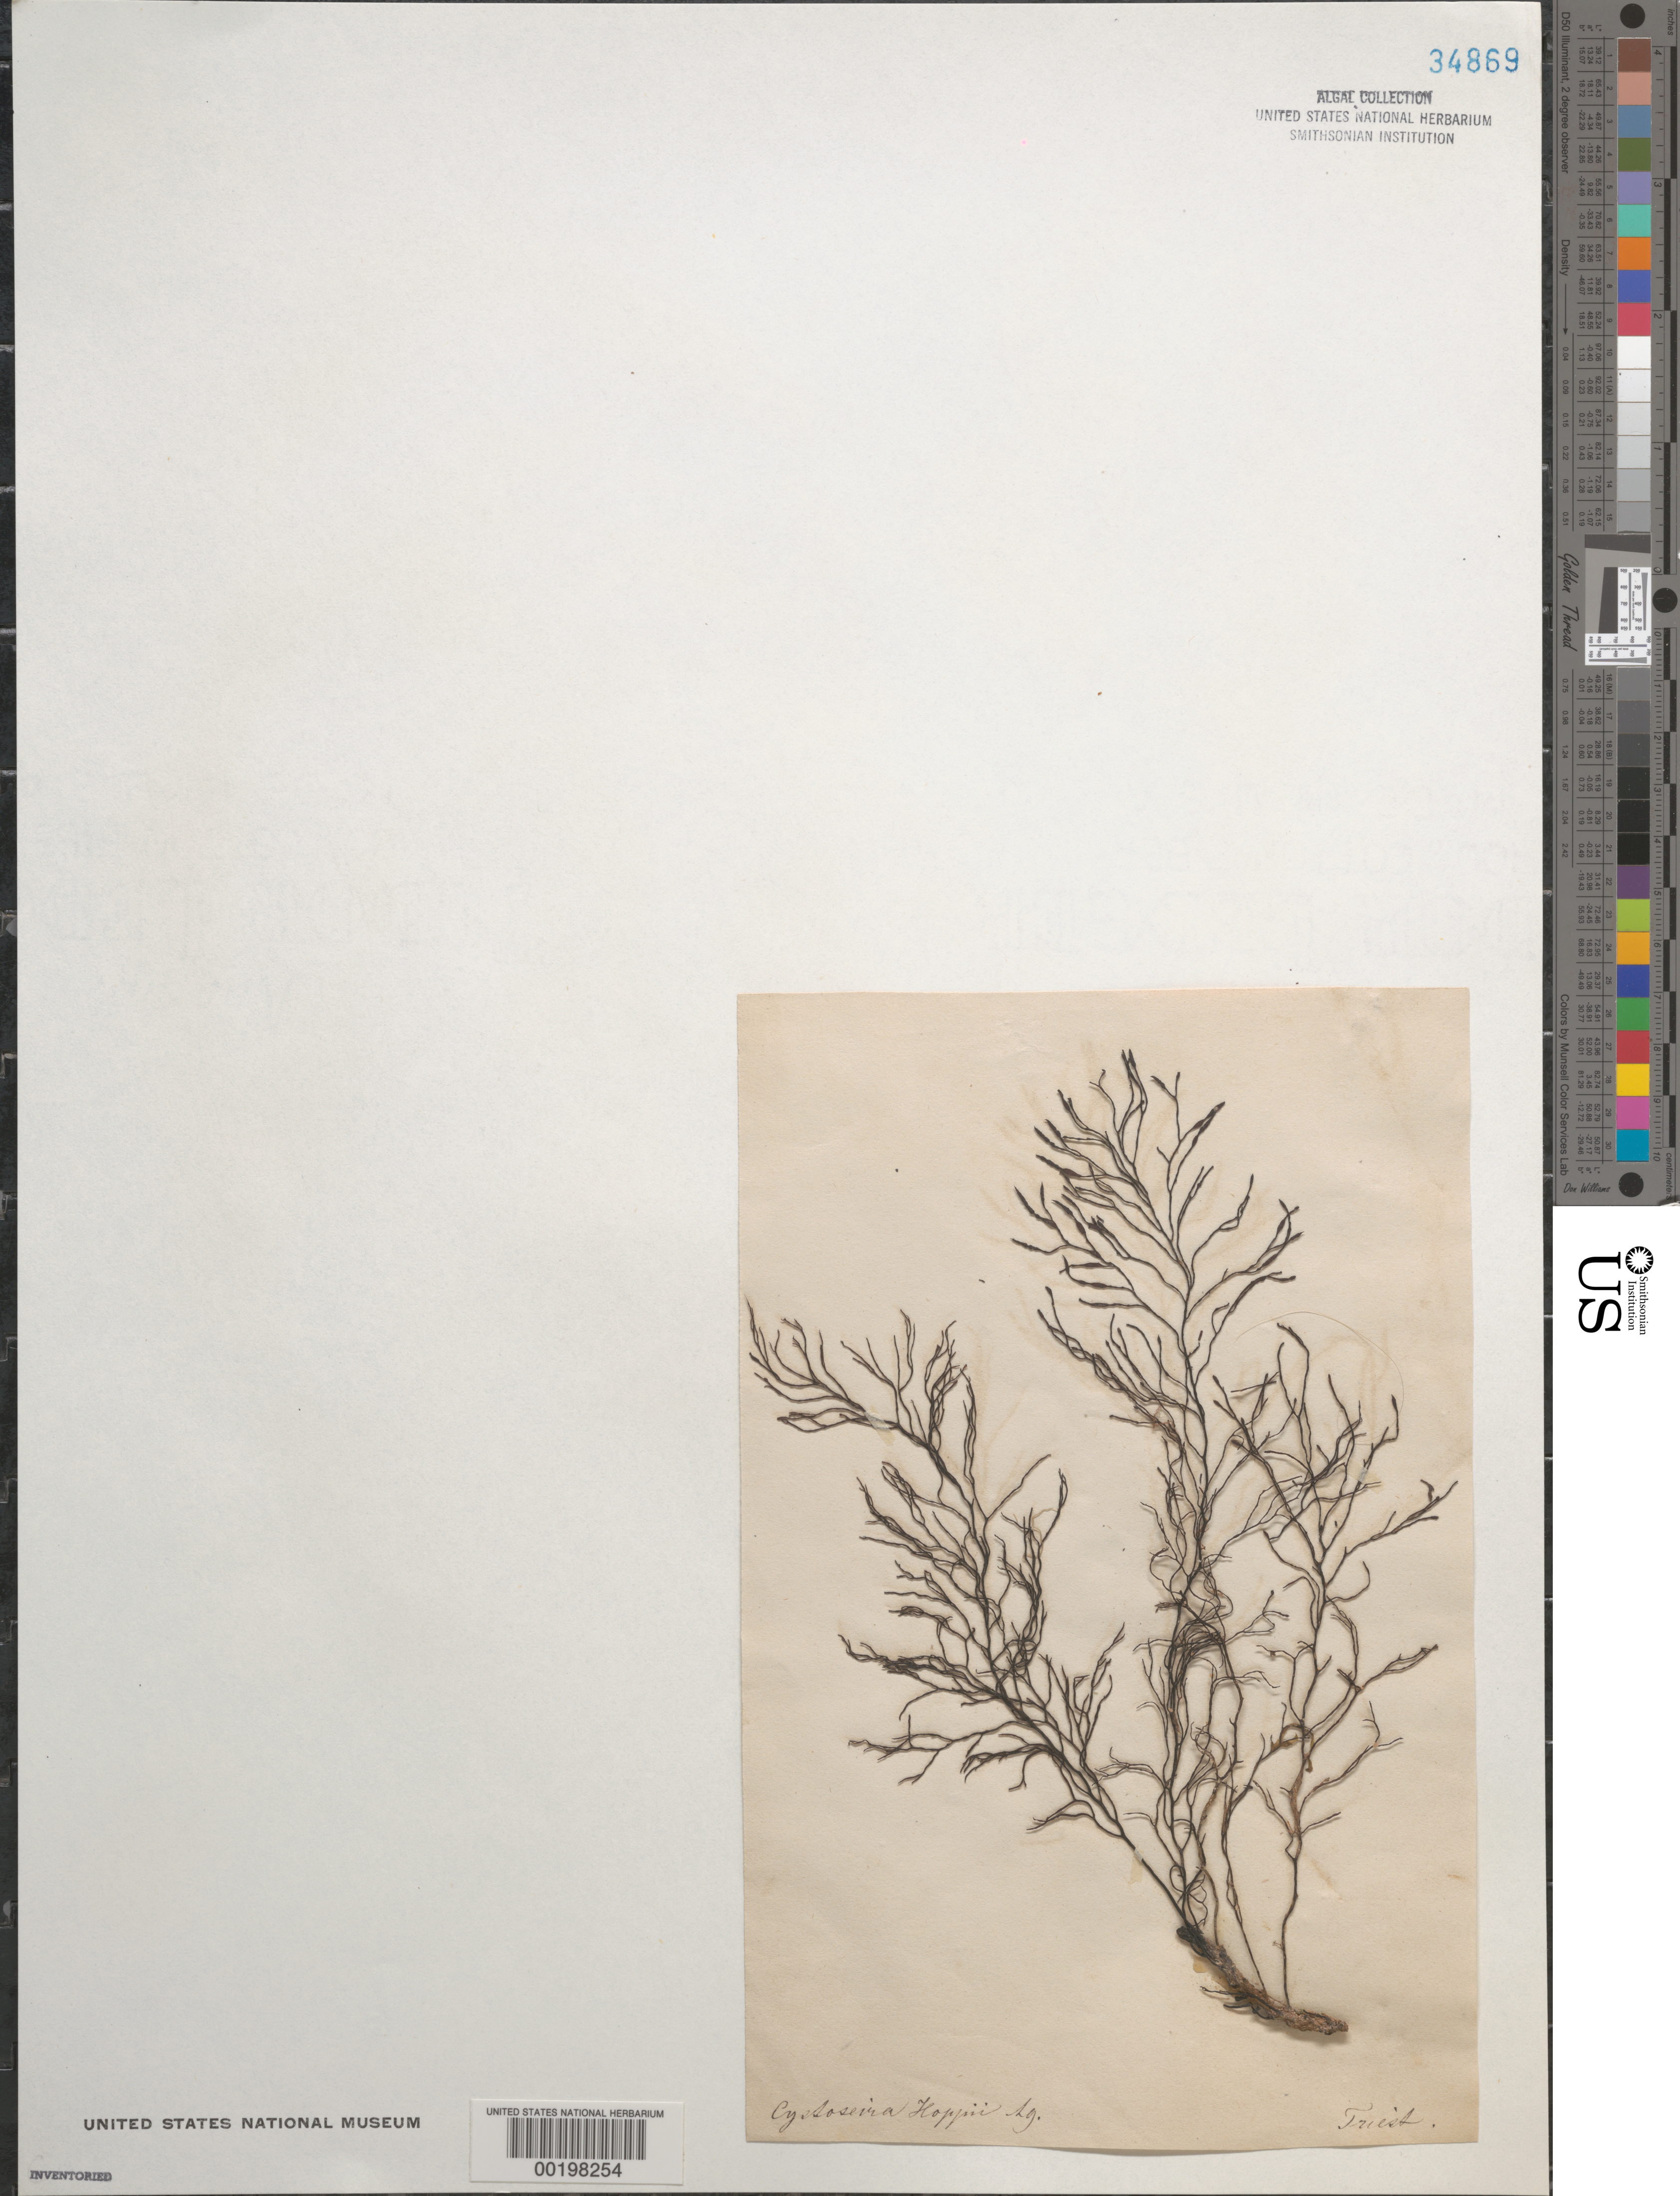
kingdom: Chromista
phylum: Ochrophyta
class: Phaeophyceae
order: Fucales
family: Sargassaceae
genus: Gongolaria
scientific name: Gongolaria barbata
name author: (Stackh.) Kuntze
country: Italy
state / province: Friuli-Venezia Giulia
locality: Trieste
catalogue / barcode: US 34869